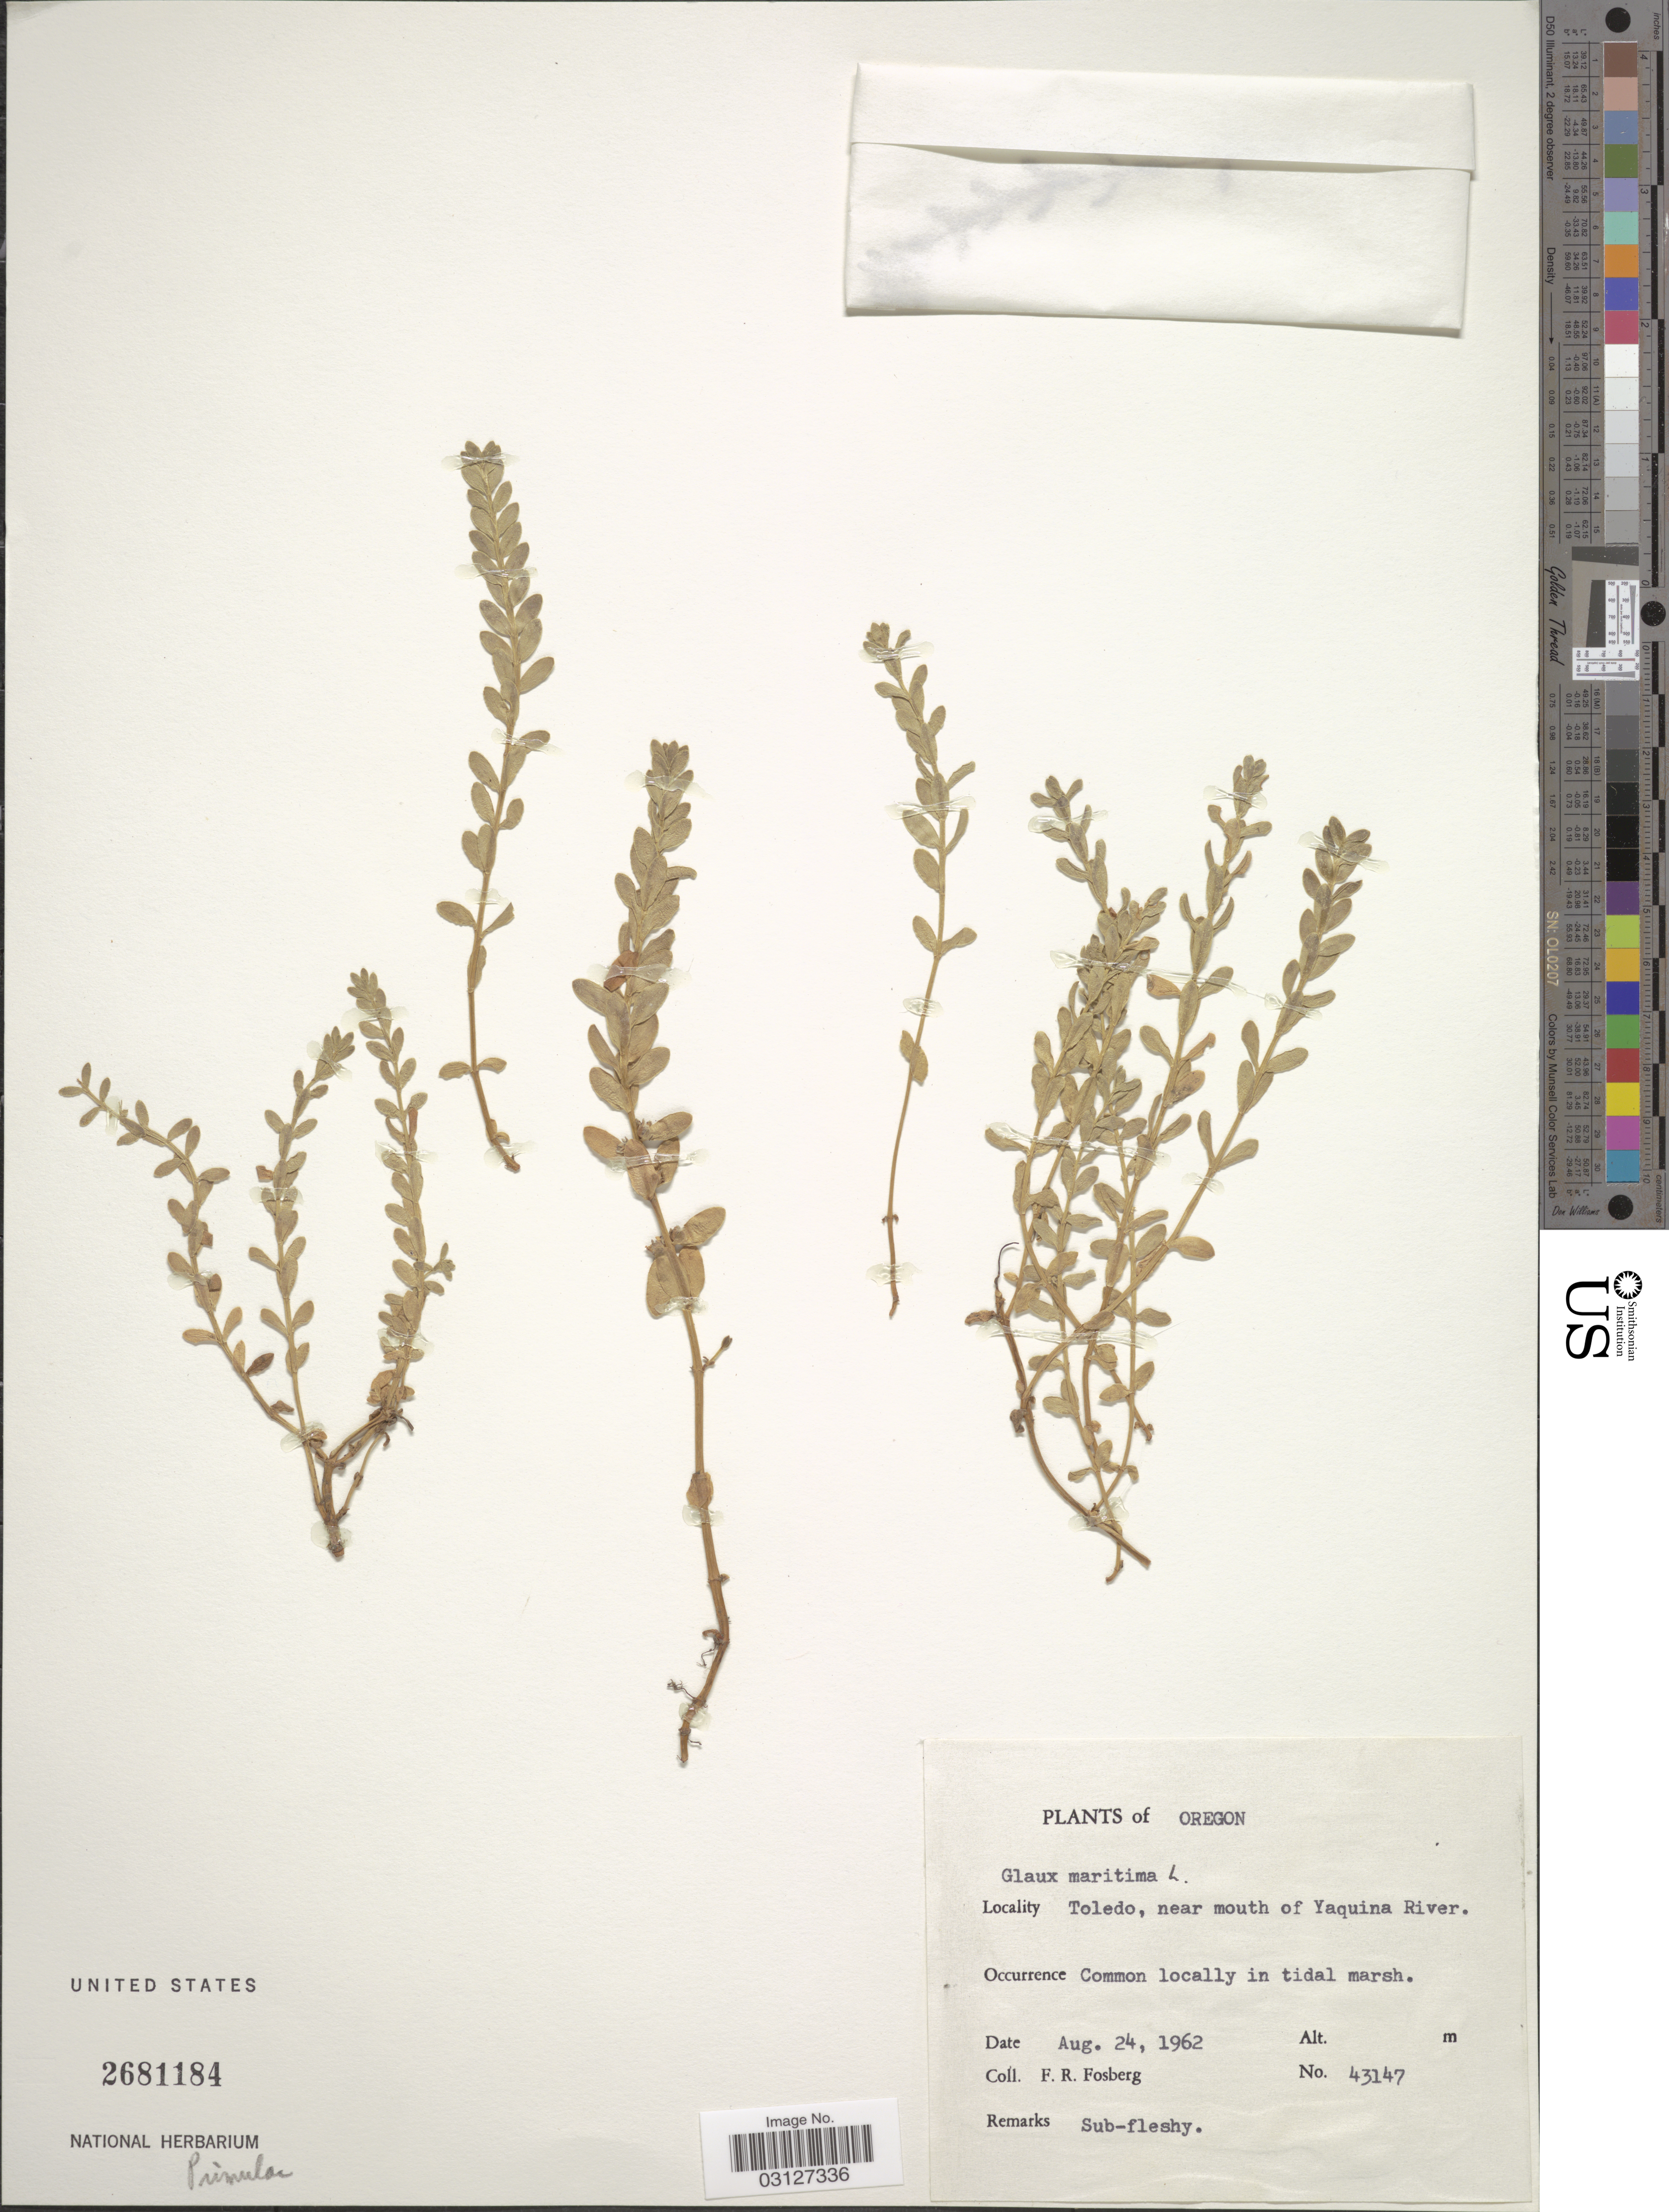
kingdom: Plantae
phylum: Tracheophyta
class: Magnoliopsida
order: Ericales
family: Primulaceae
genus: Glaux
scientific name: Glaux maritima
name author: L.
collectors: F. R. Fosberg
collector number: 43147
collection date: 1962-08-24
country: United States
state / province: Oregon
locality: Toledo, near mouth of Yaquina River.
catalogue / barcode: US 2681184